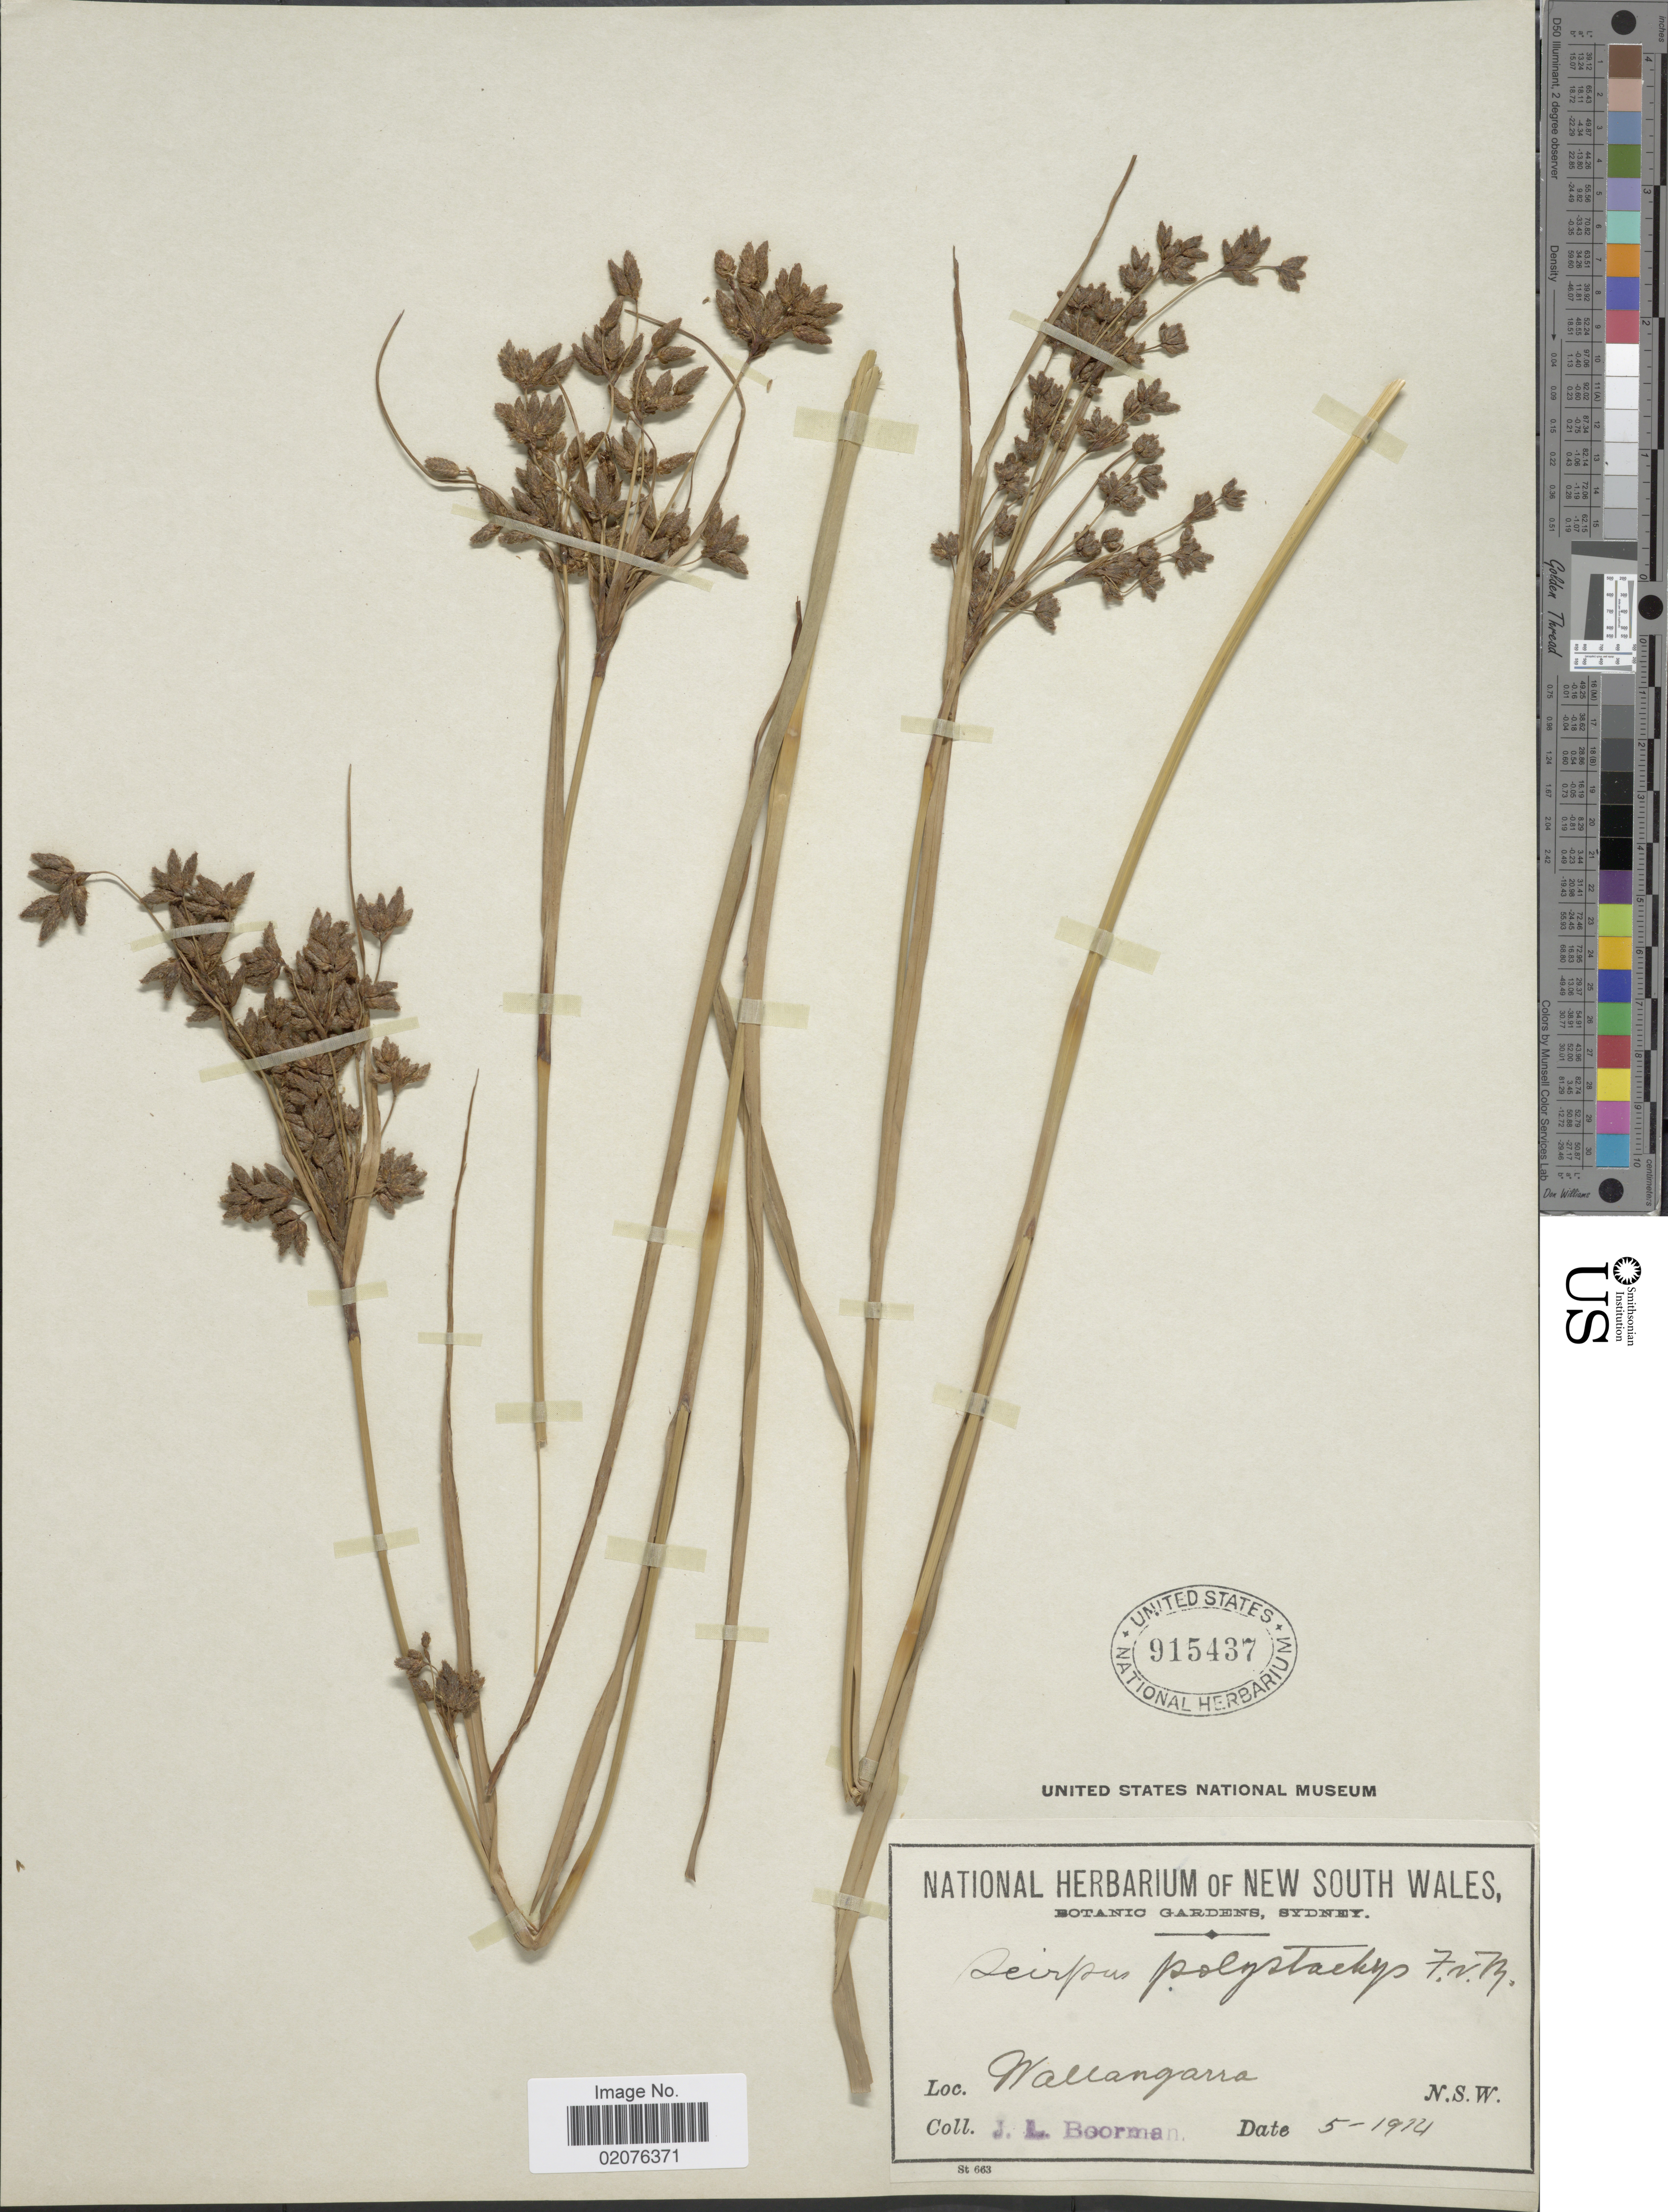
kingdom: Plantae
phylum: Tracheophyta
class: Liliopsida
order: Poales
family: Cyperaceae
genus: Scirpus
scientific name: Scirpus polystachyus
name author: F. Muell.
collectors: J. Boorman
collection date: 1914-05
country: Australia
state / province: New South Wales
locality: Wallangarra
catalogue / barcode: US 915437